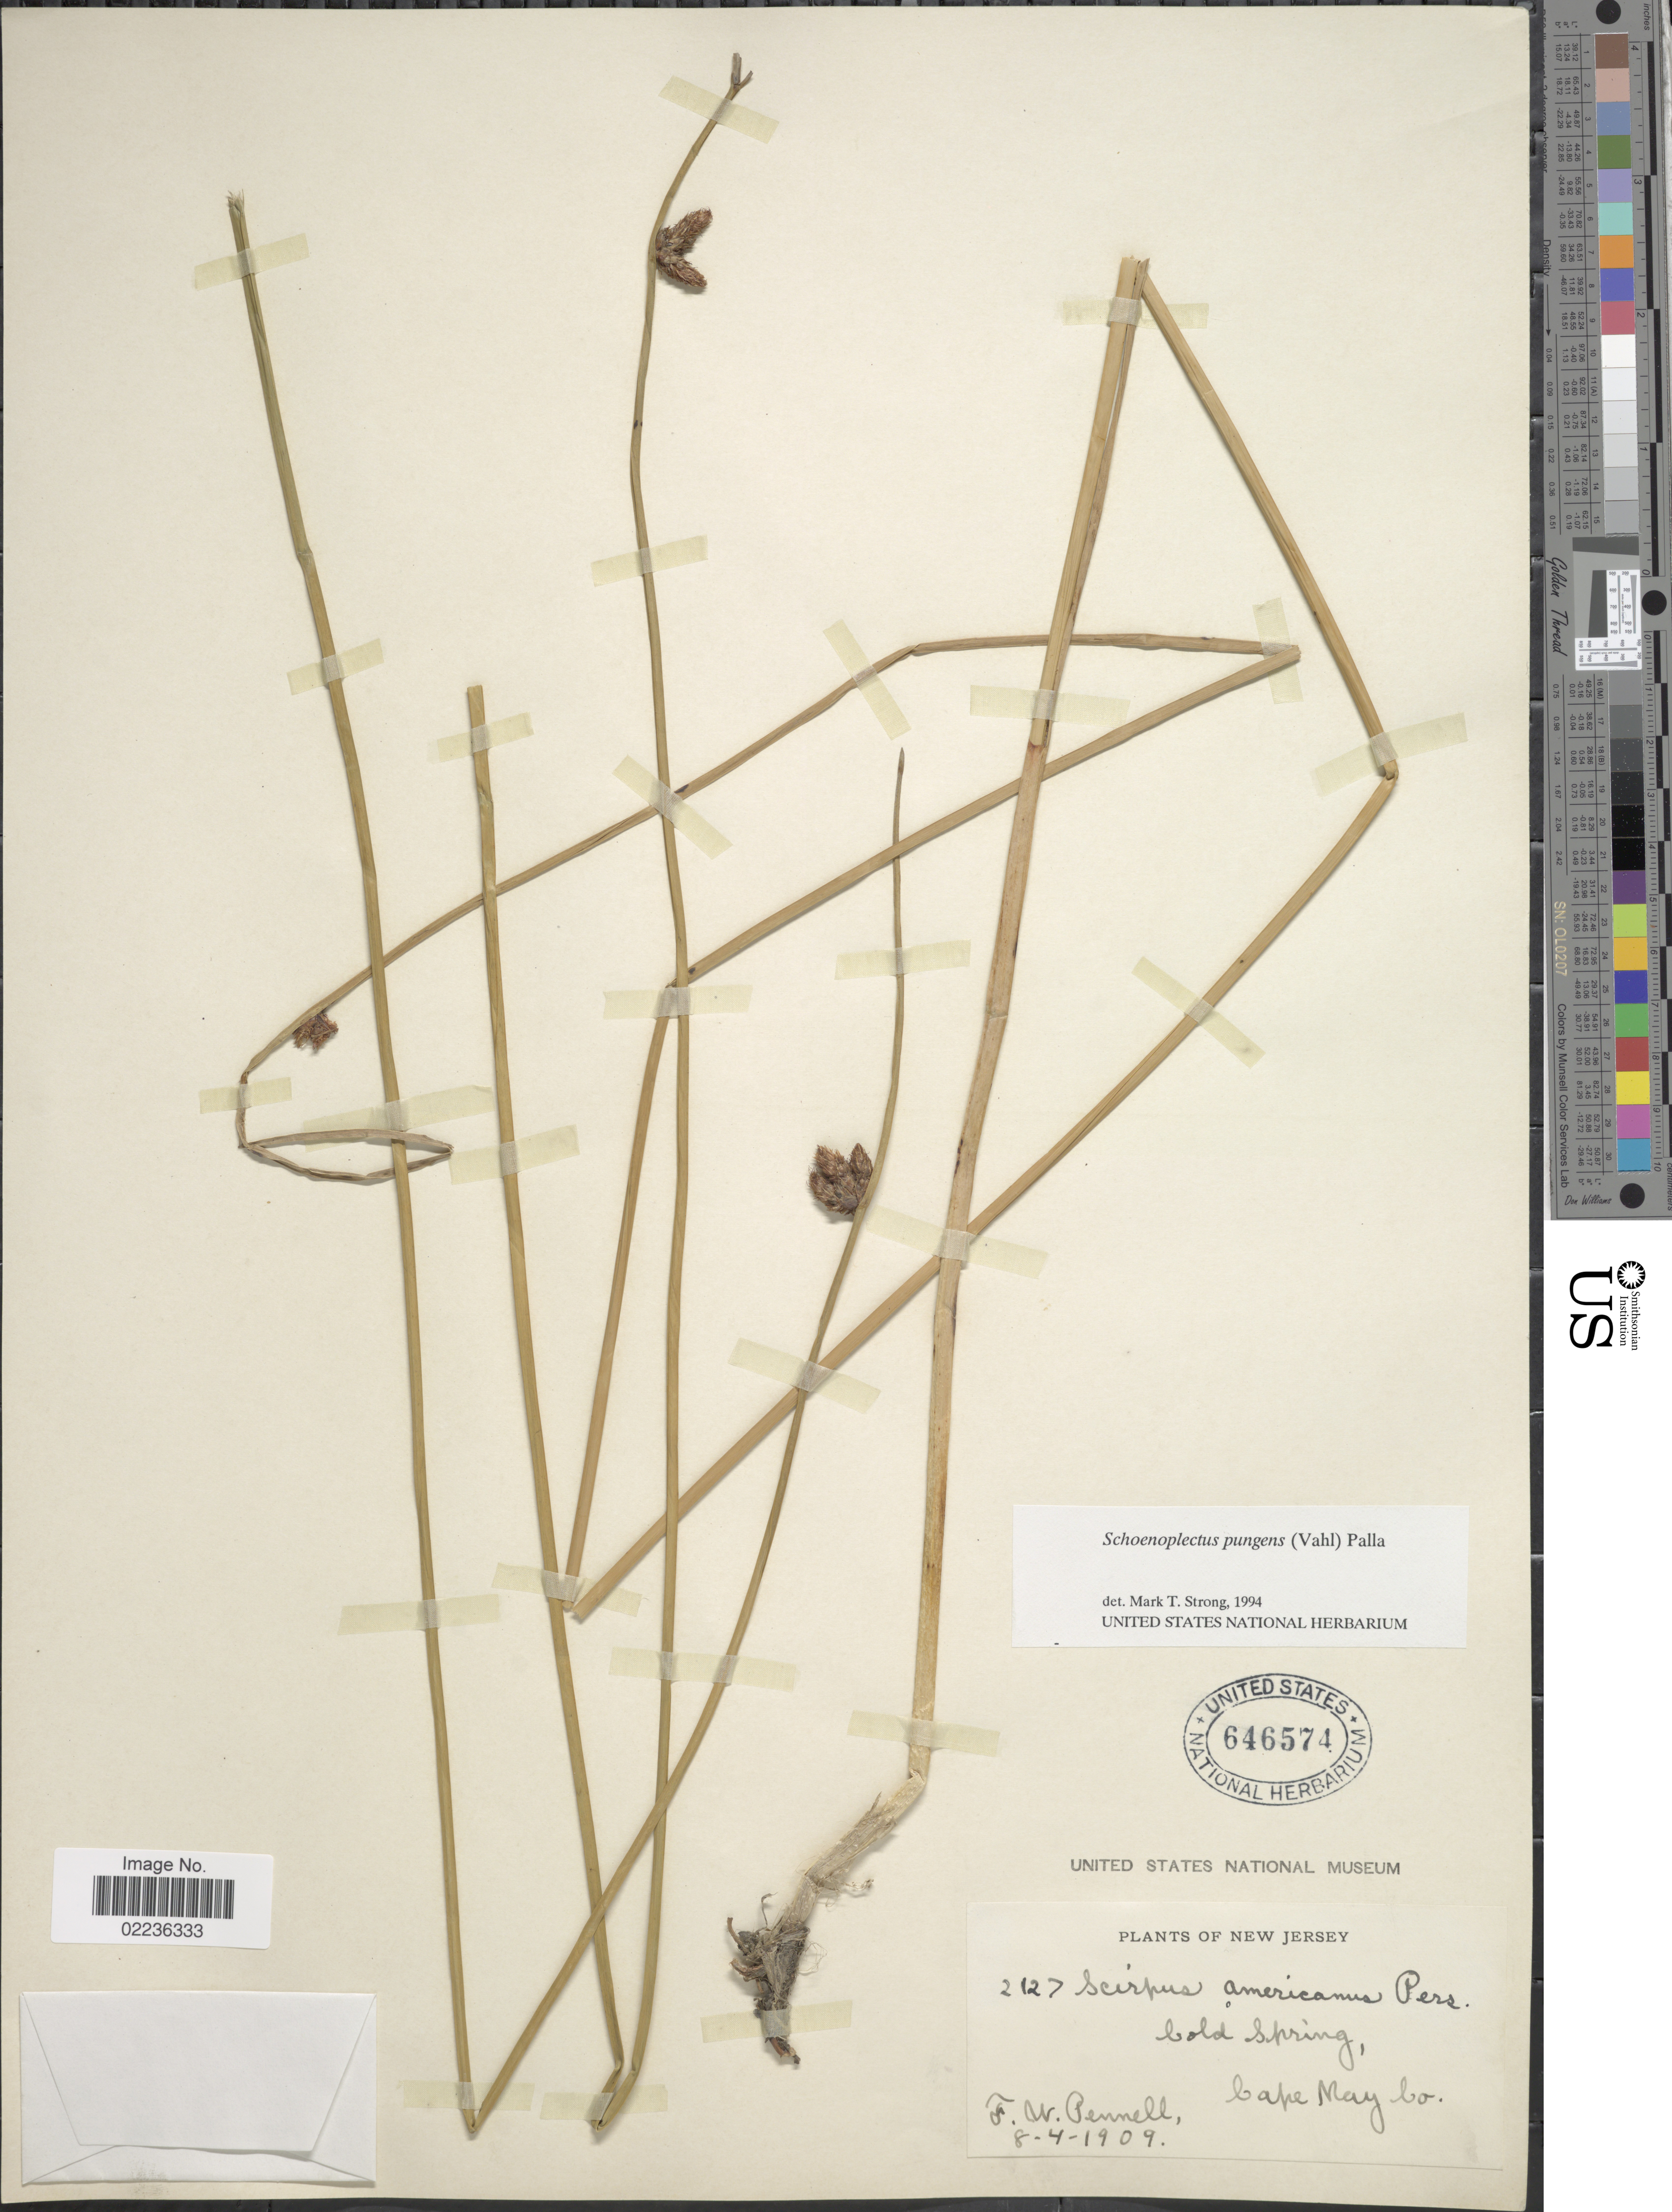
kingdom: Plantae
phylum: Tracheophyta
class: Liliopsida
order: Poales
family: Cyperaceae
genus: Schoenoplectus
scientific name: Schoenoplectus pungens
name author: (Vahl) Palla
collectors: F. W. Pennell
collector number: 2127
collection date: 1909-08-04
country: United States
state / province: New Jersey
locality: Cold Spring, Cape May Co.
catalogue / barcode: US 646574